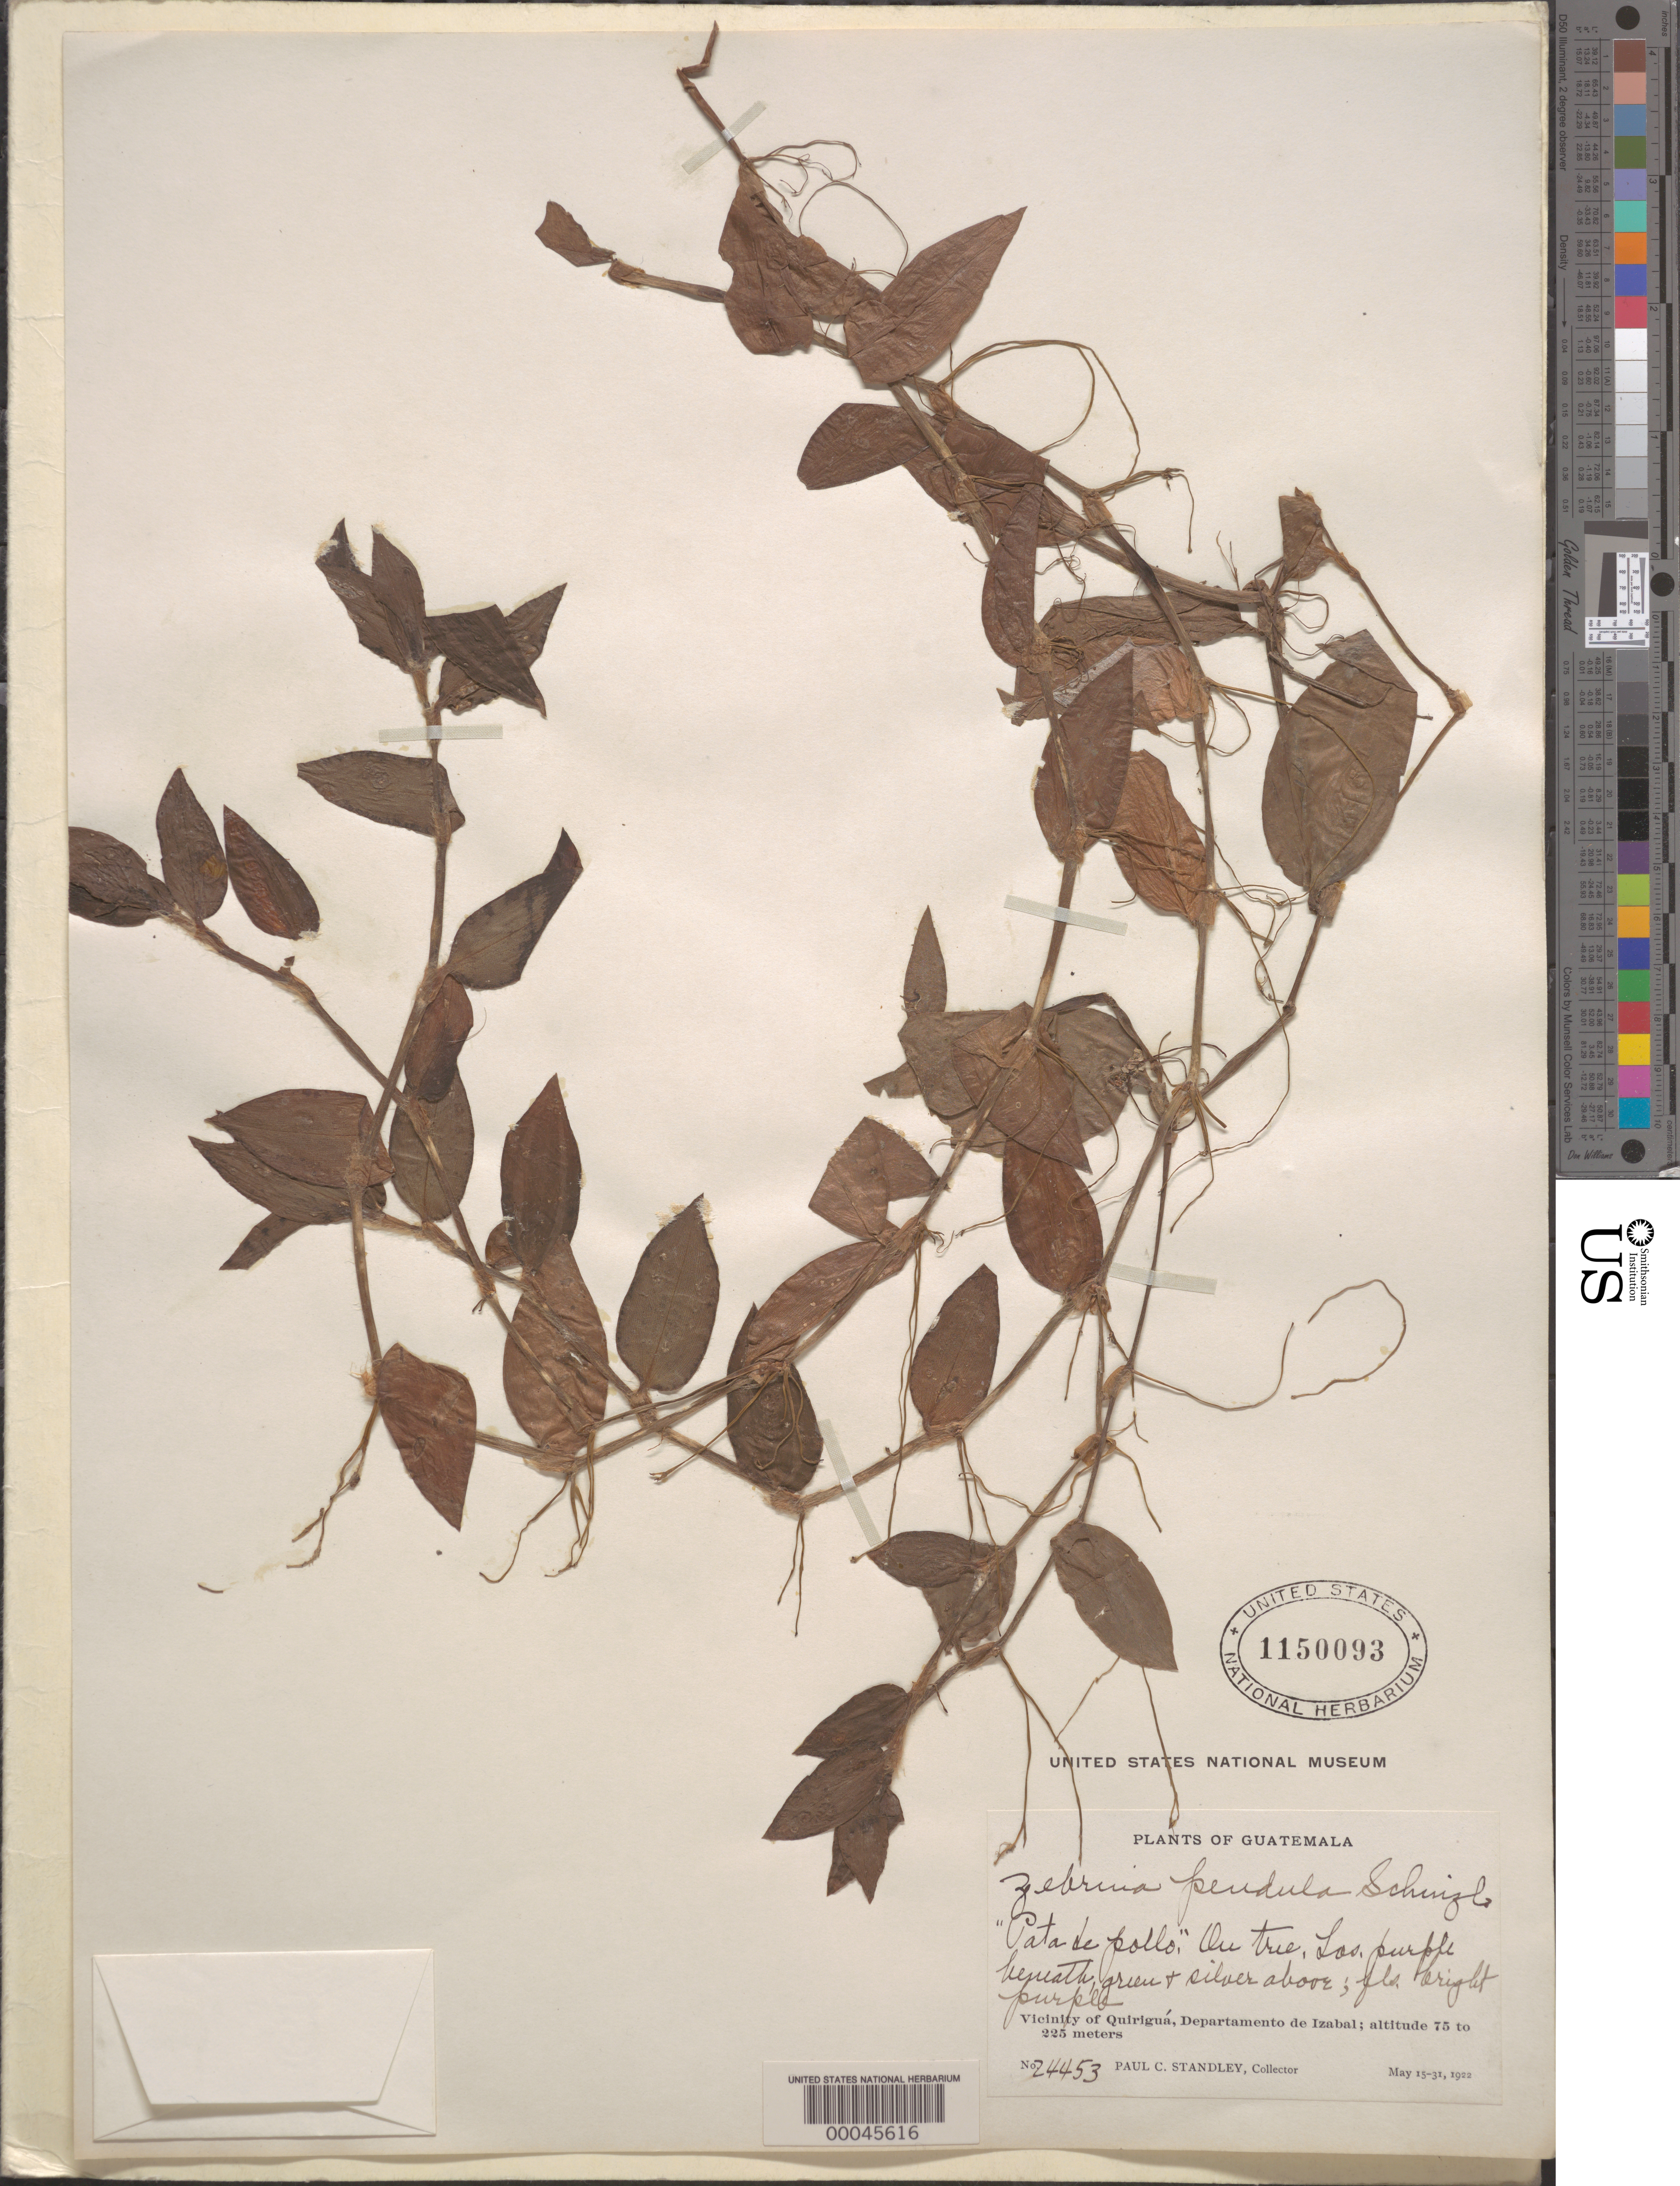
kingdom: Plantae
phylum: Tracheophyta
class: Liliopsida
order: Commelinales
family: Commelinaceae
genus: Tradescantia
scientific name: Tradescantia zebrina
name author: Bosse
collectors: P. C. Standley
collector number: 24453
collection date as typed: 15 May 1922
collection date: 1922-05-15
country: Guatemala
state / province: Izabal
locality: Near Quiriguá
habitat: Attached to tree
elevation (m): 75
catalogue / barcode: US 1150093